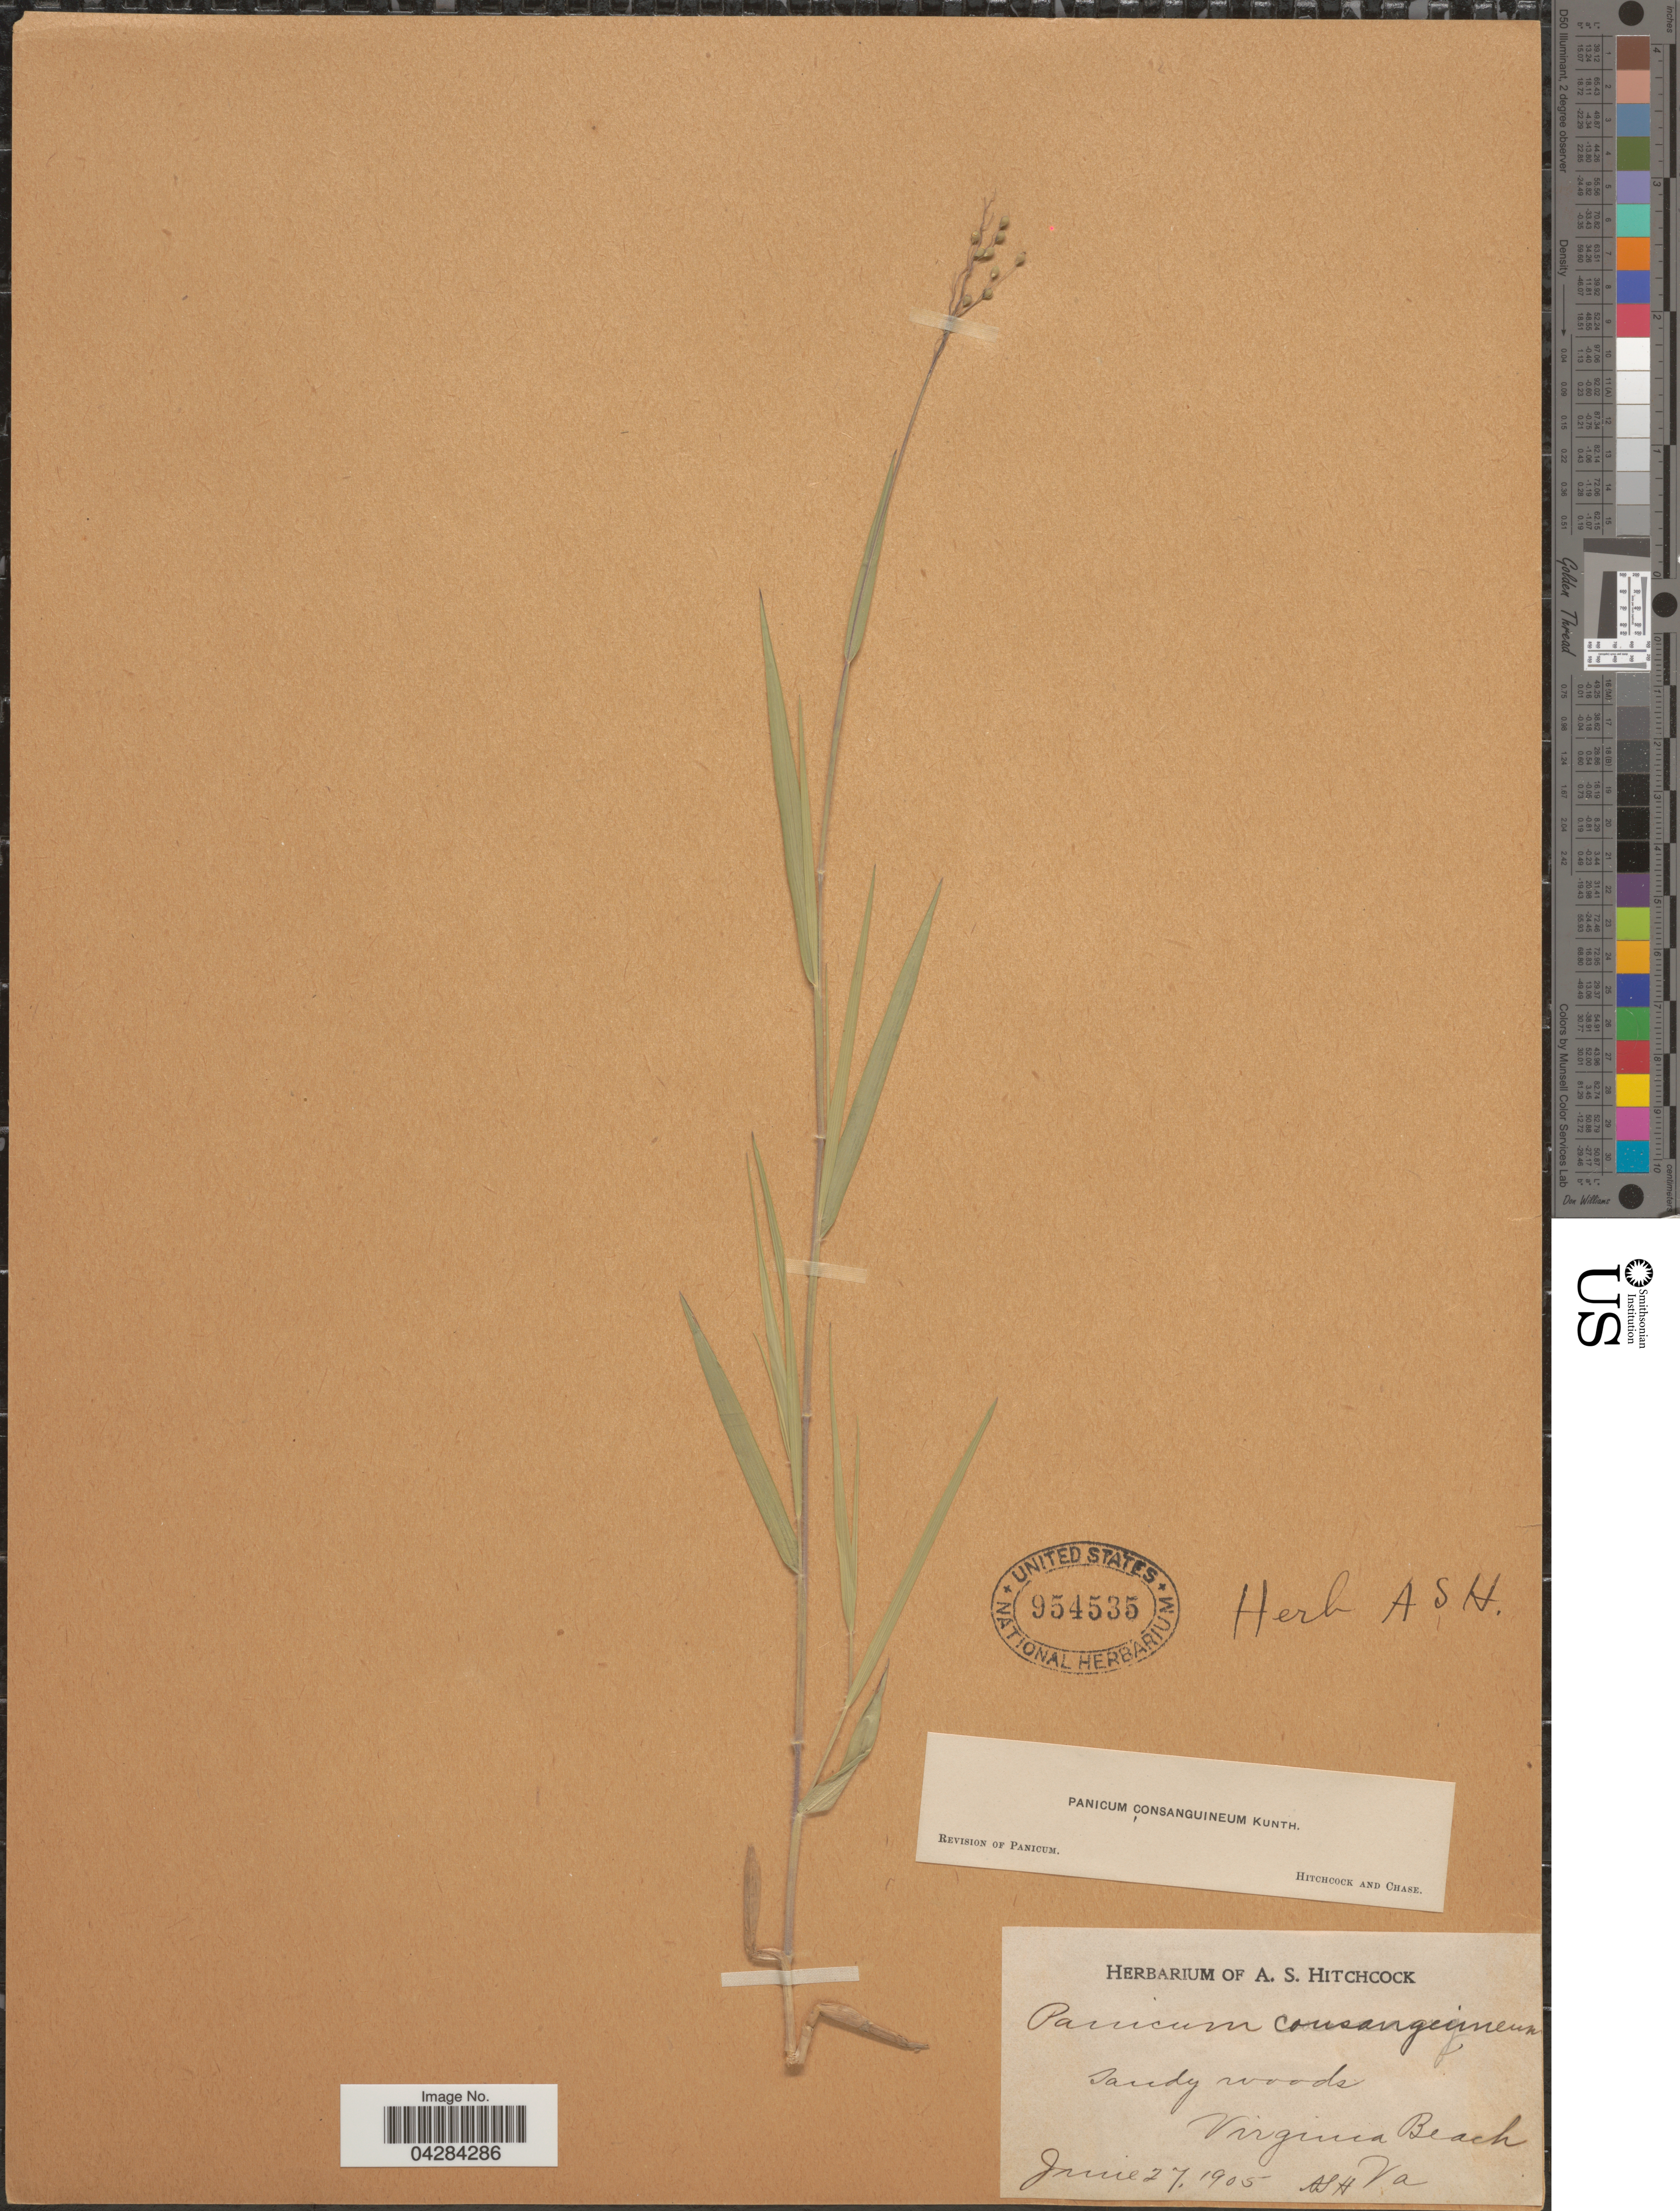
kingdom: Plantae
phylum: Tracheophyta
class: Liliopsida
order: Poales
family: Poaceae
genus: Dichanthelium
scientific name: Dichanthelium ovale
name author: (Elliott) Gould & C.A. Clark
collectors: A. S. Hitchcock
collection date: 1905-06-27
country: United States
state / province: Virginia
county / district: City of Virginia Beach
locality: Sandy woods. Virginia Beach.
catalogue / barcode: US 954535